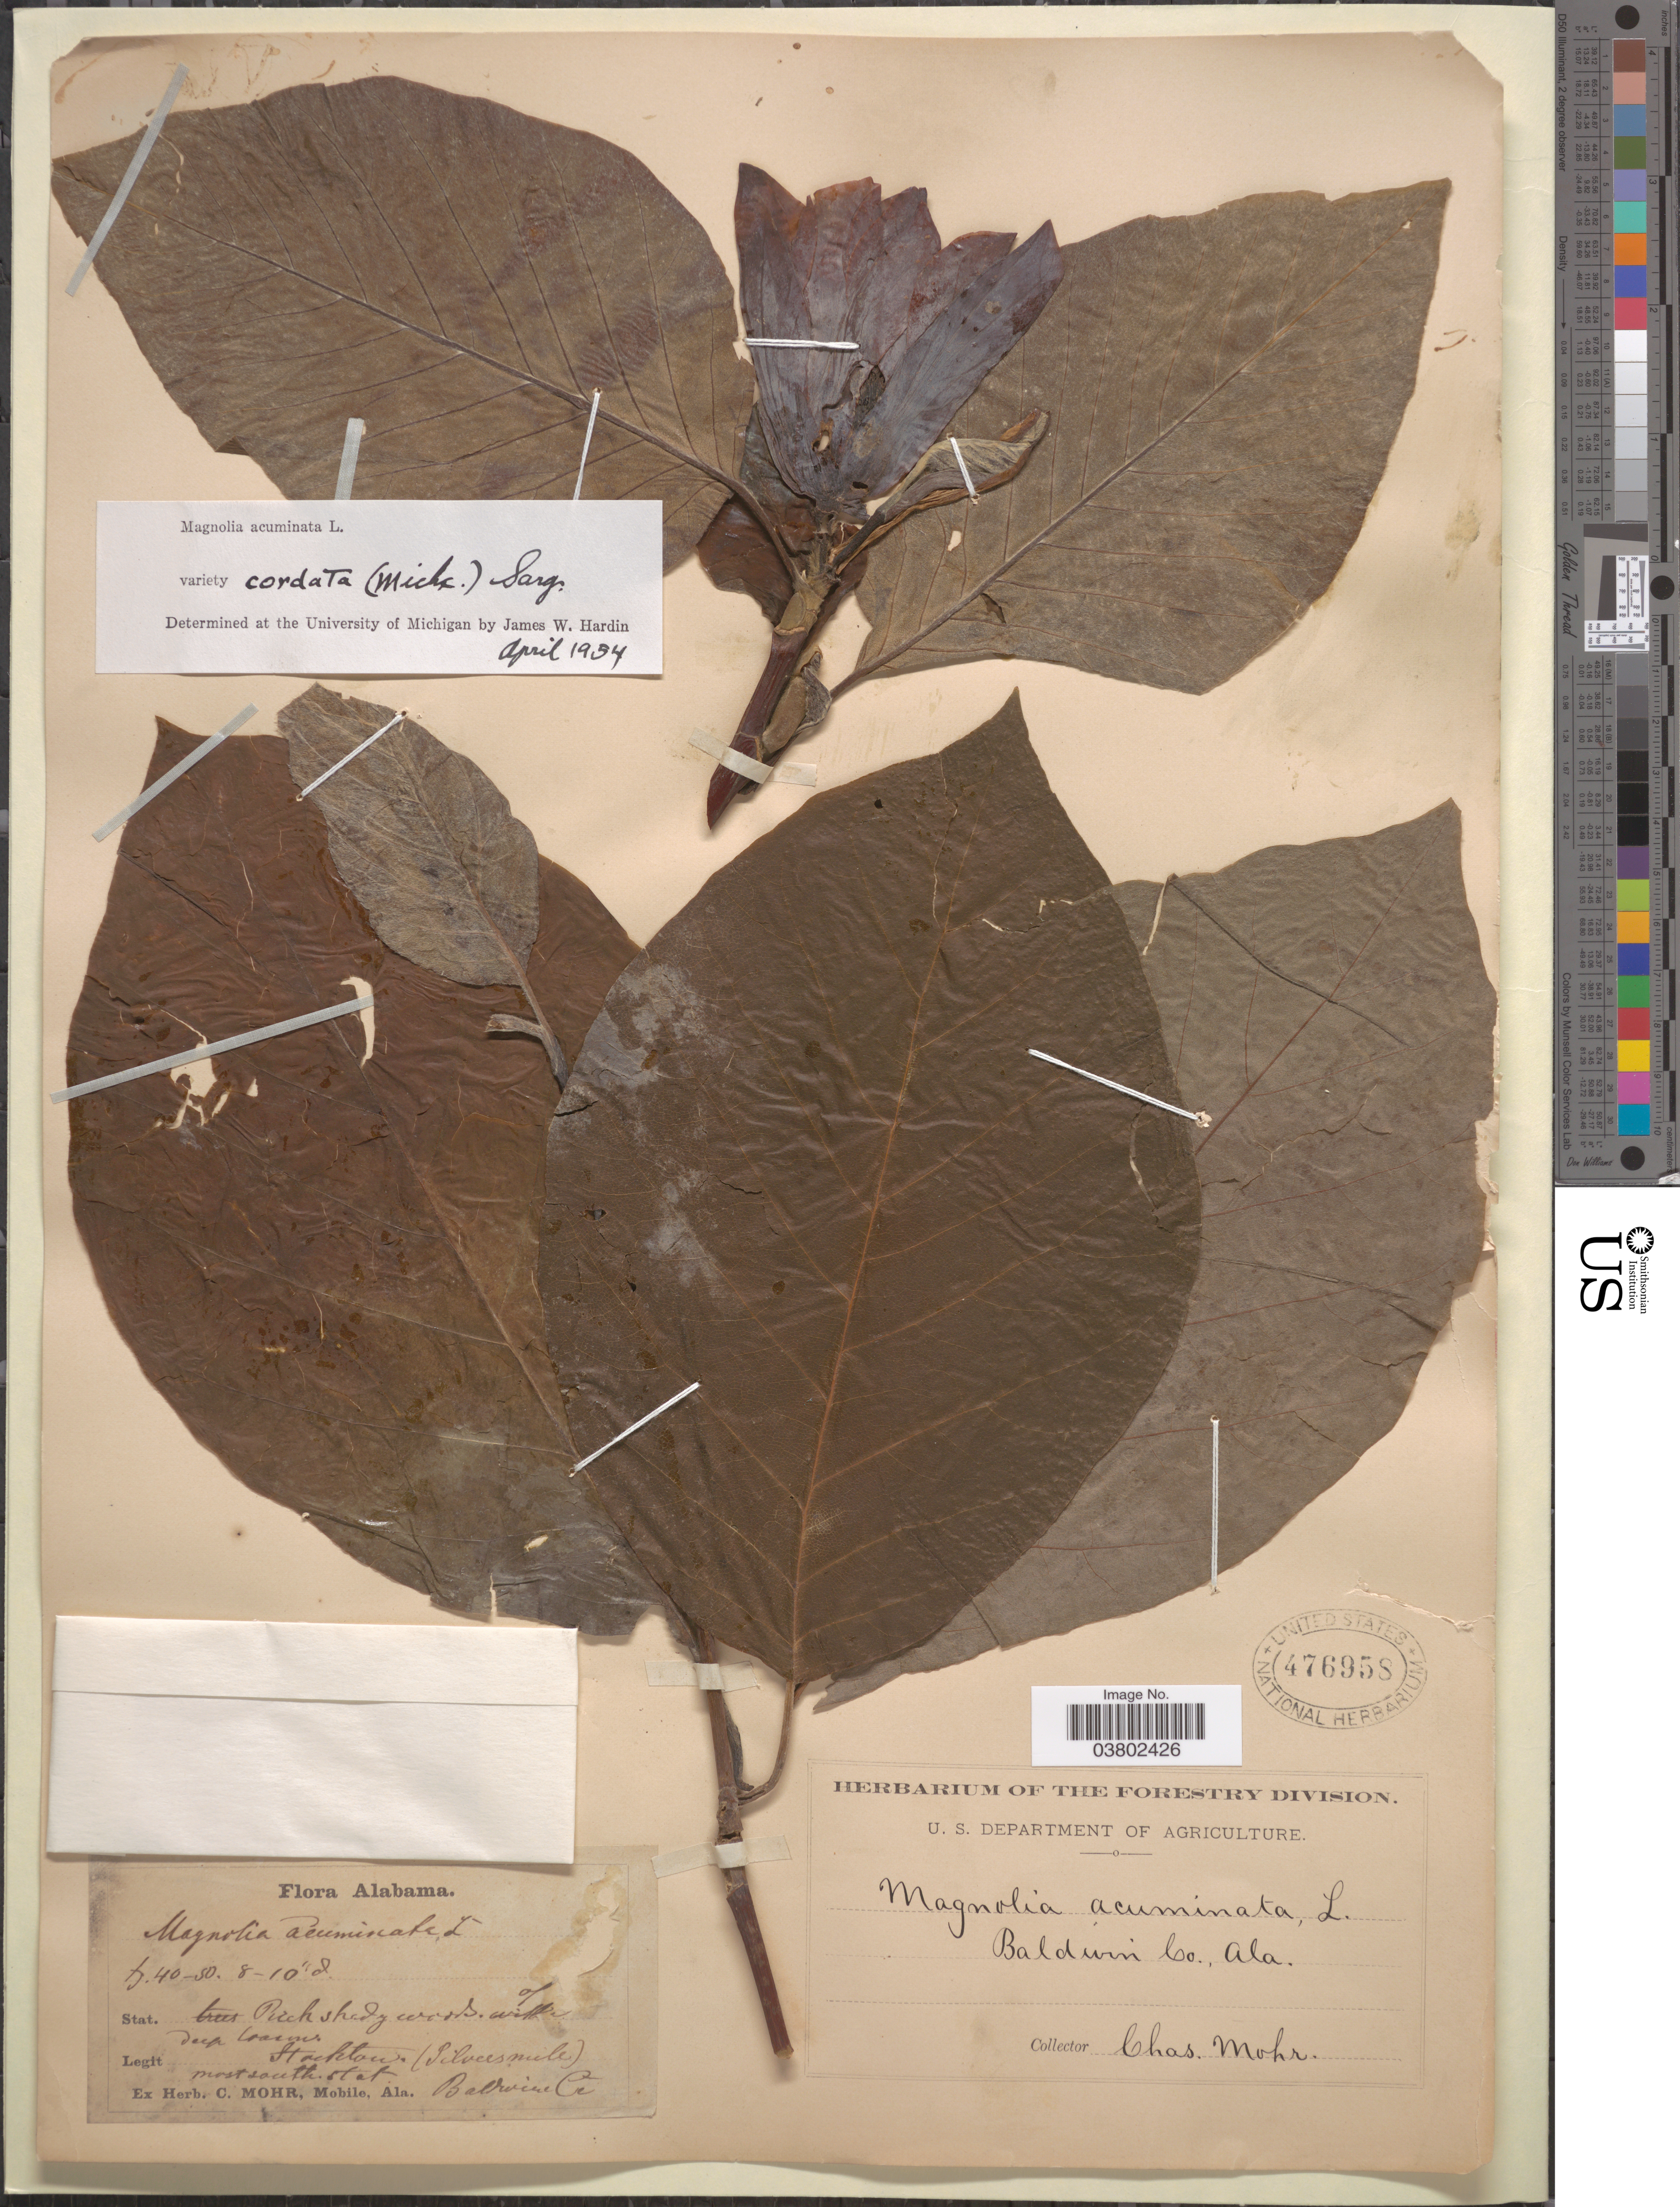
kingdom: Plantae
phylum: Tracheophyta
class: Magnoliopsida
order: Magnoliales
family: Magnoliaceae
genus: Magnolia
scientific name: Magnolia acuminata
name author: (L.) L.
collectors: Mohr, C. T. (herbarium)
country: United States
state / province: Alabama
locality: Baldwin Co. Stockton (Silversmile).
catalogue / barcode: US 476958